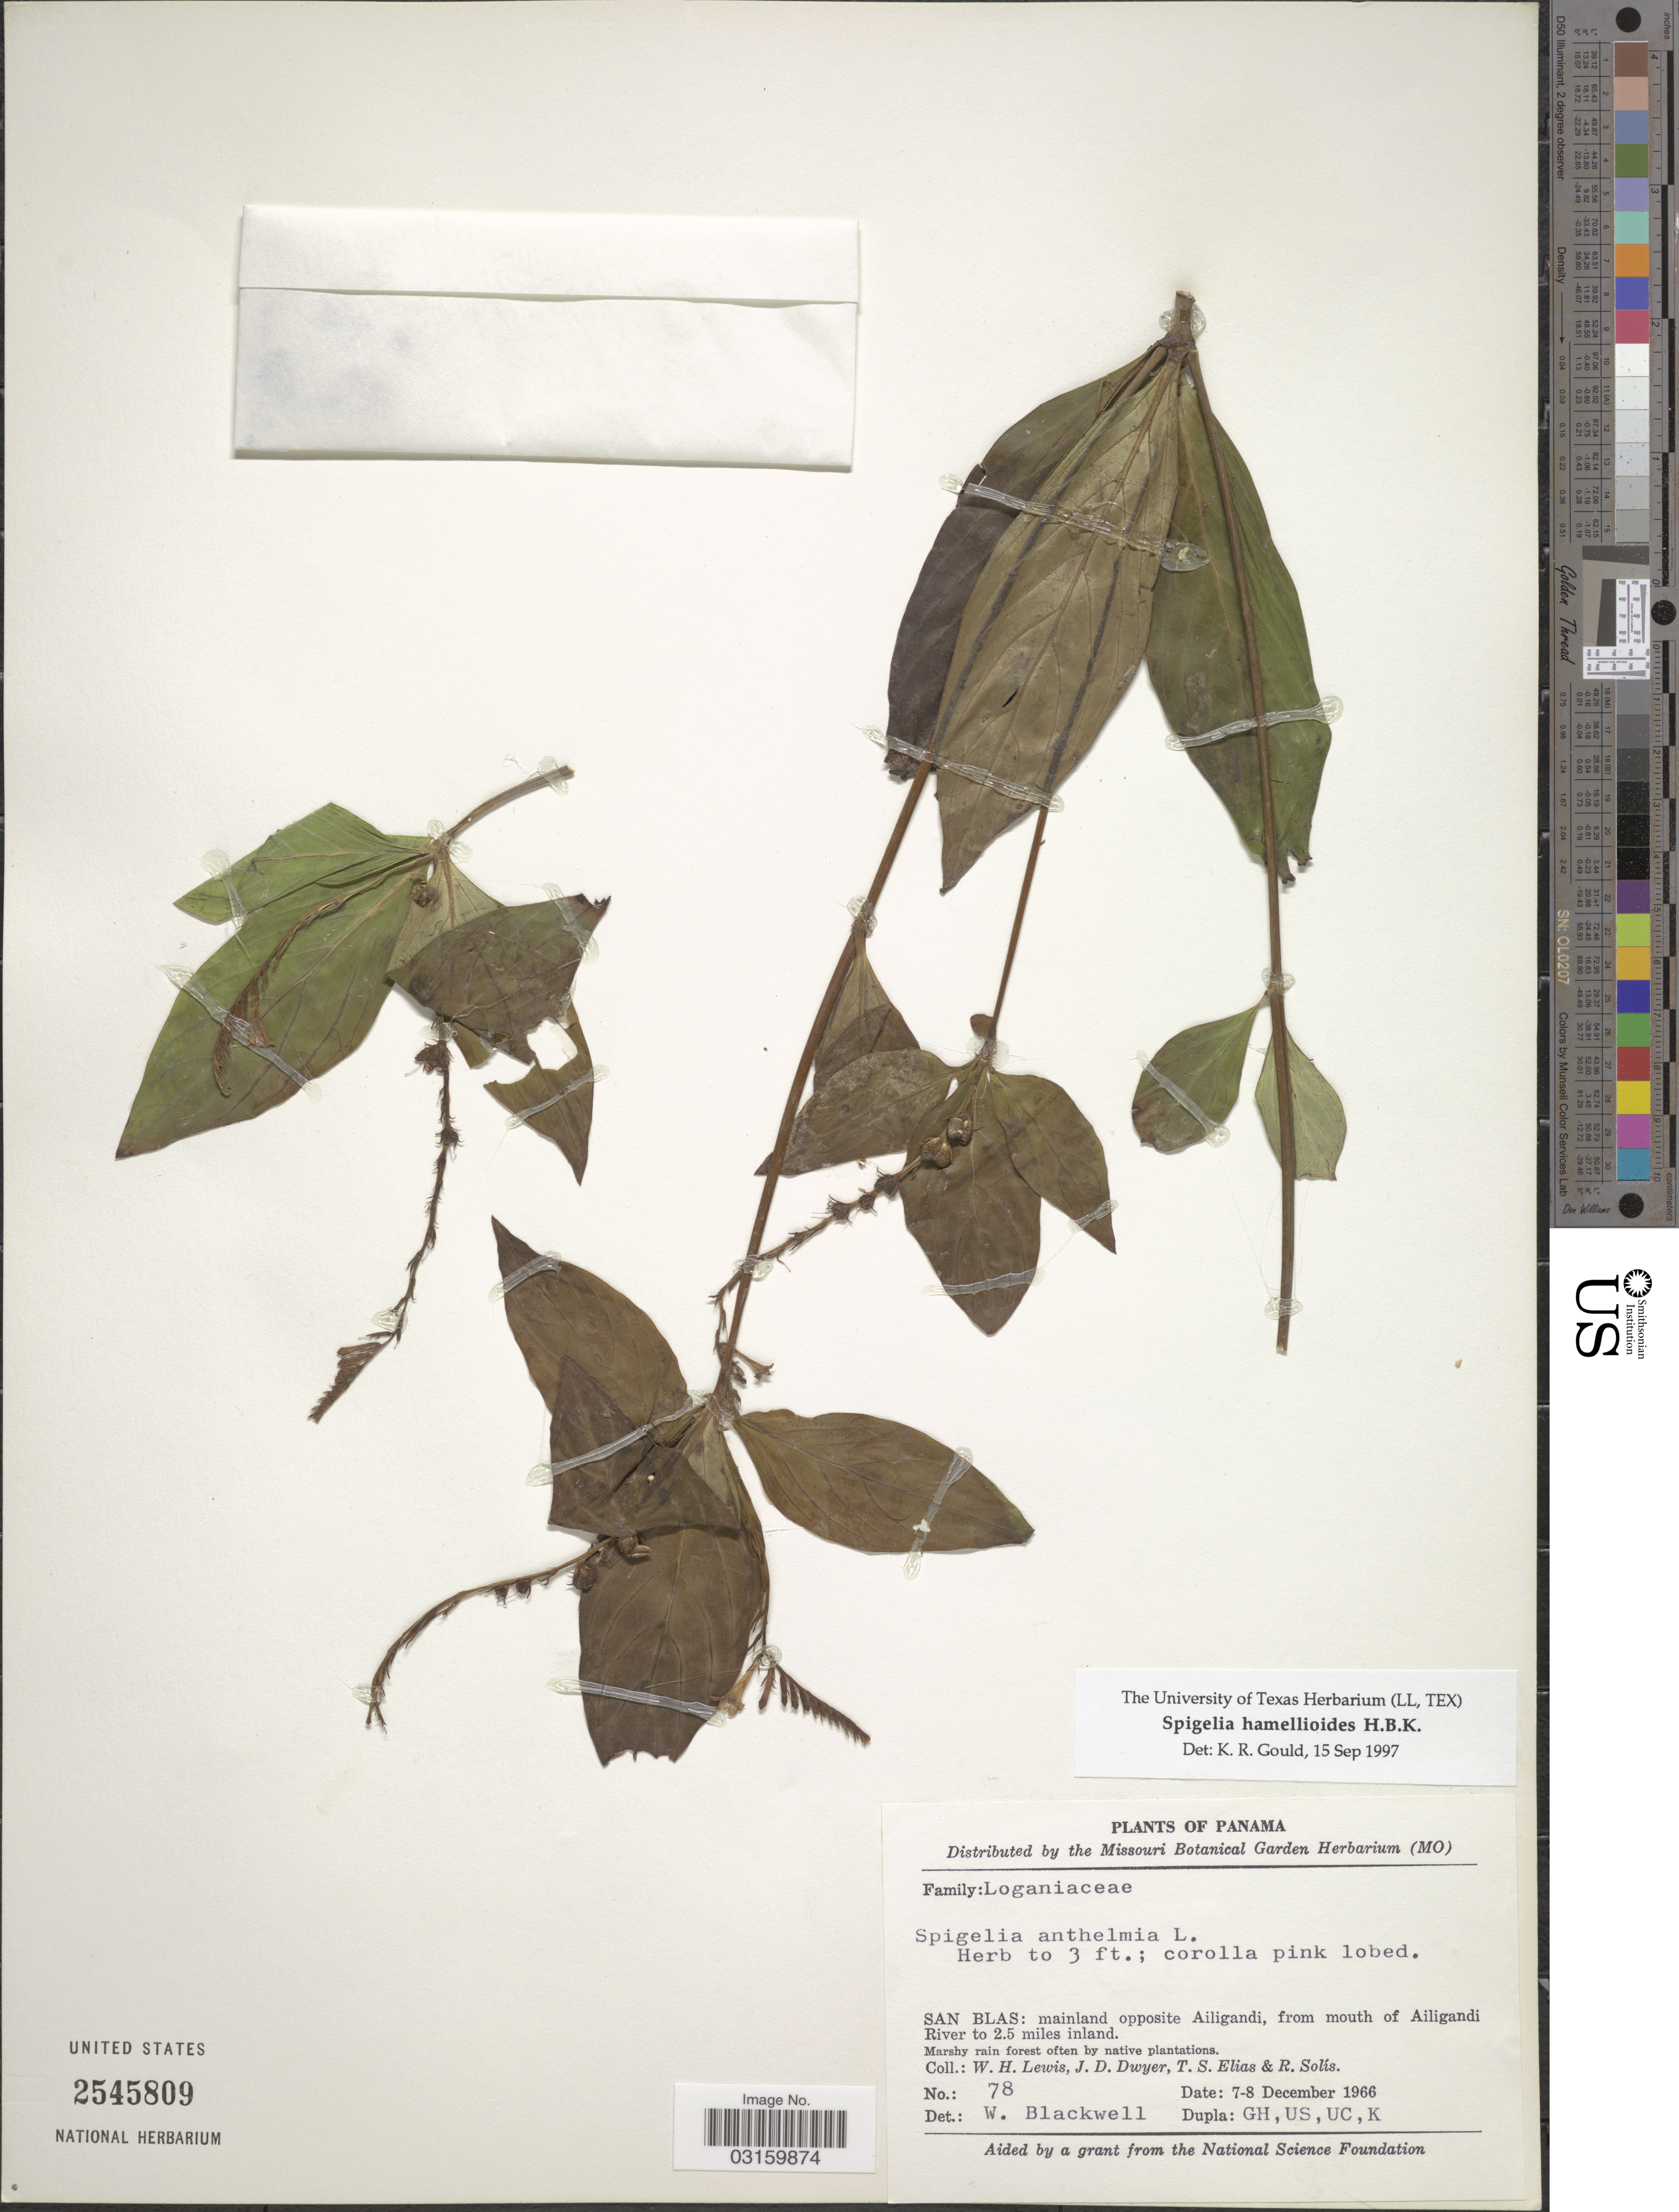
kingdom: Plantae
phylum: Tracheophyta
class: Magnoliopsida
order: Gentianales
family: Loganiaceae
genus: Spigelia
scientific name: Spigelia hamelioides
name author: Kunth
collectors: W. H. Lewis, J. D. Dwyer, T. S. Elias & R. Solis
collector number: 78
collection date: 1966-12-07/1966-12-08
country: Panama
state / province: Kuna Yala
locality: San Blas: mainland opposite Ailigandi, from mouth of Ailigandi River to 2.5 miles inland.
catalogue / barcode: US 2545809